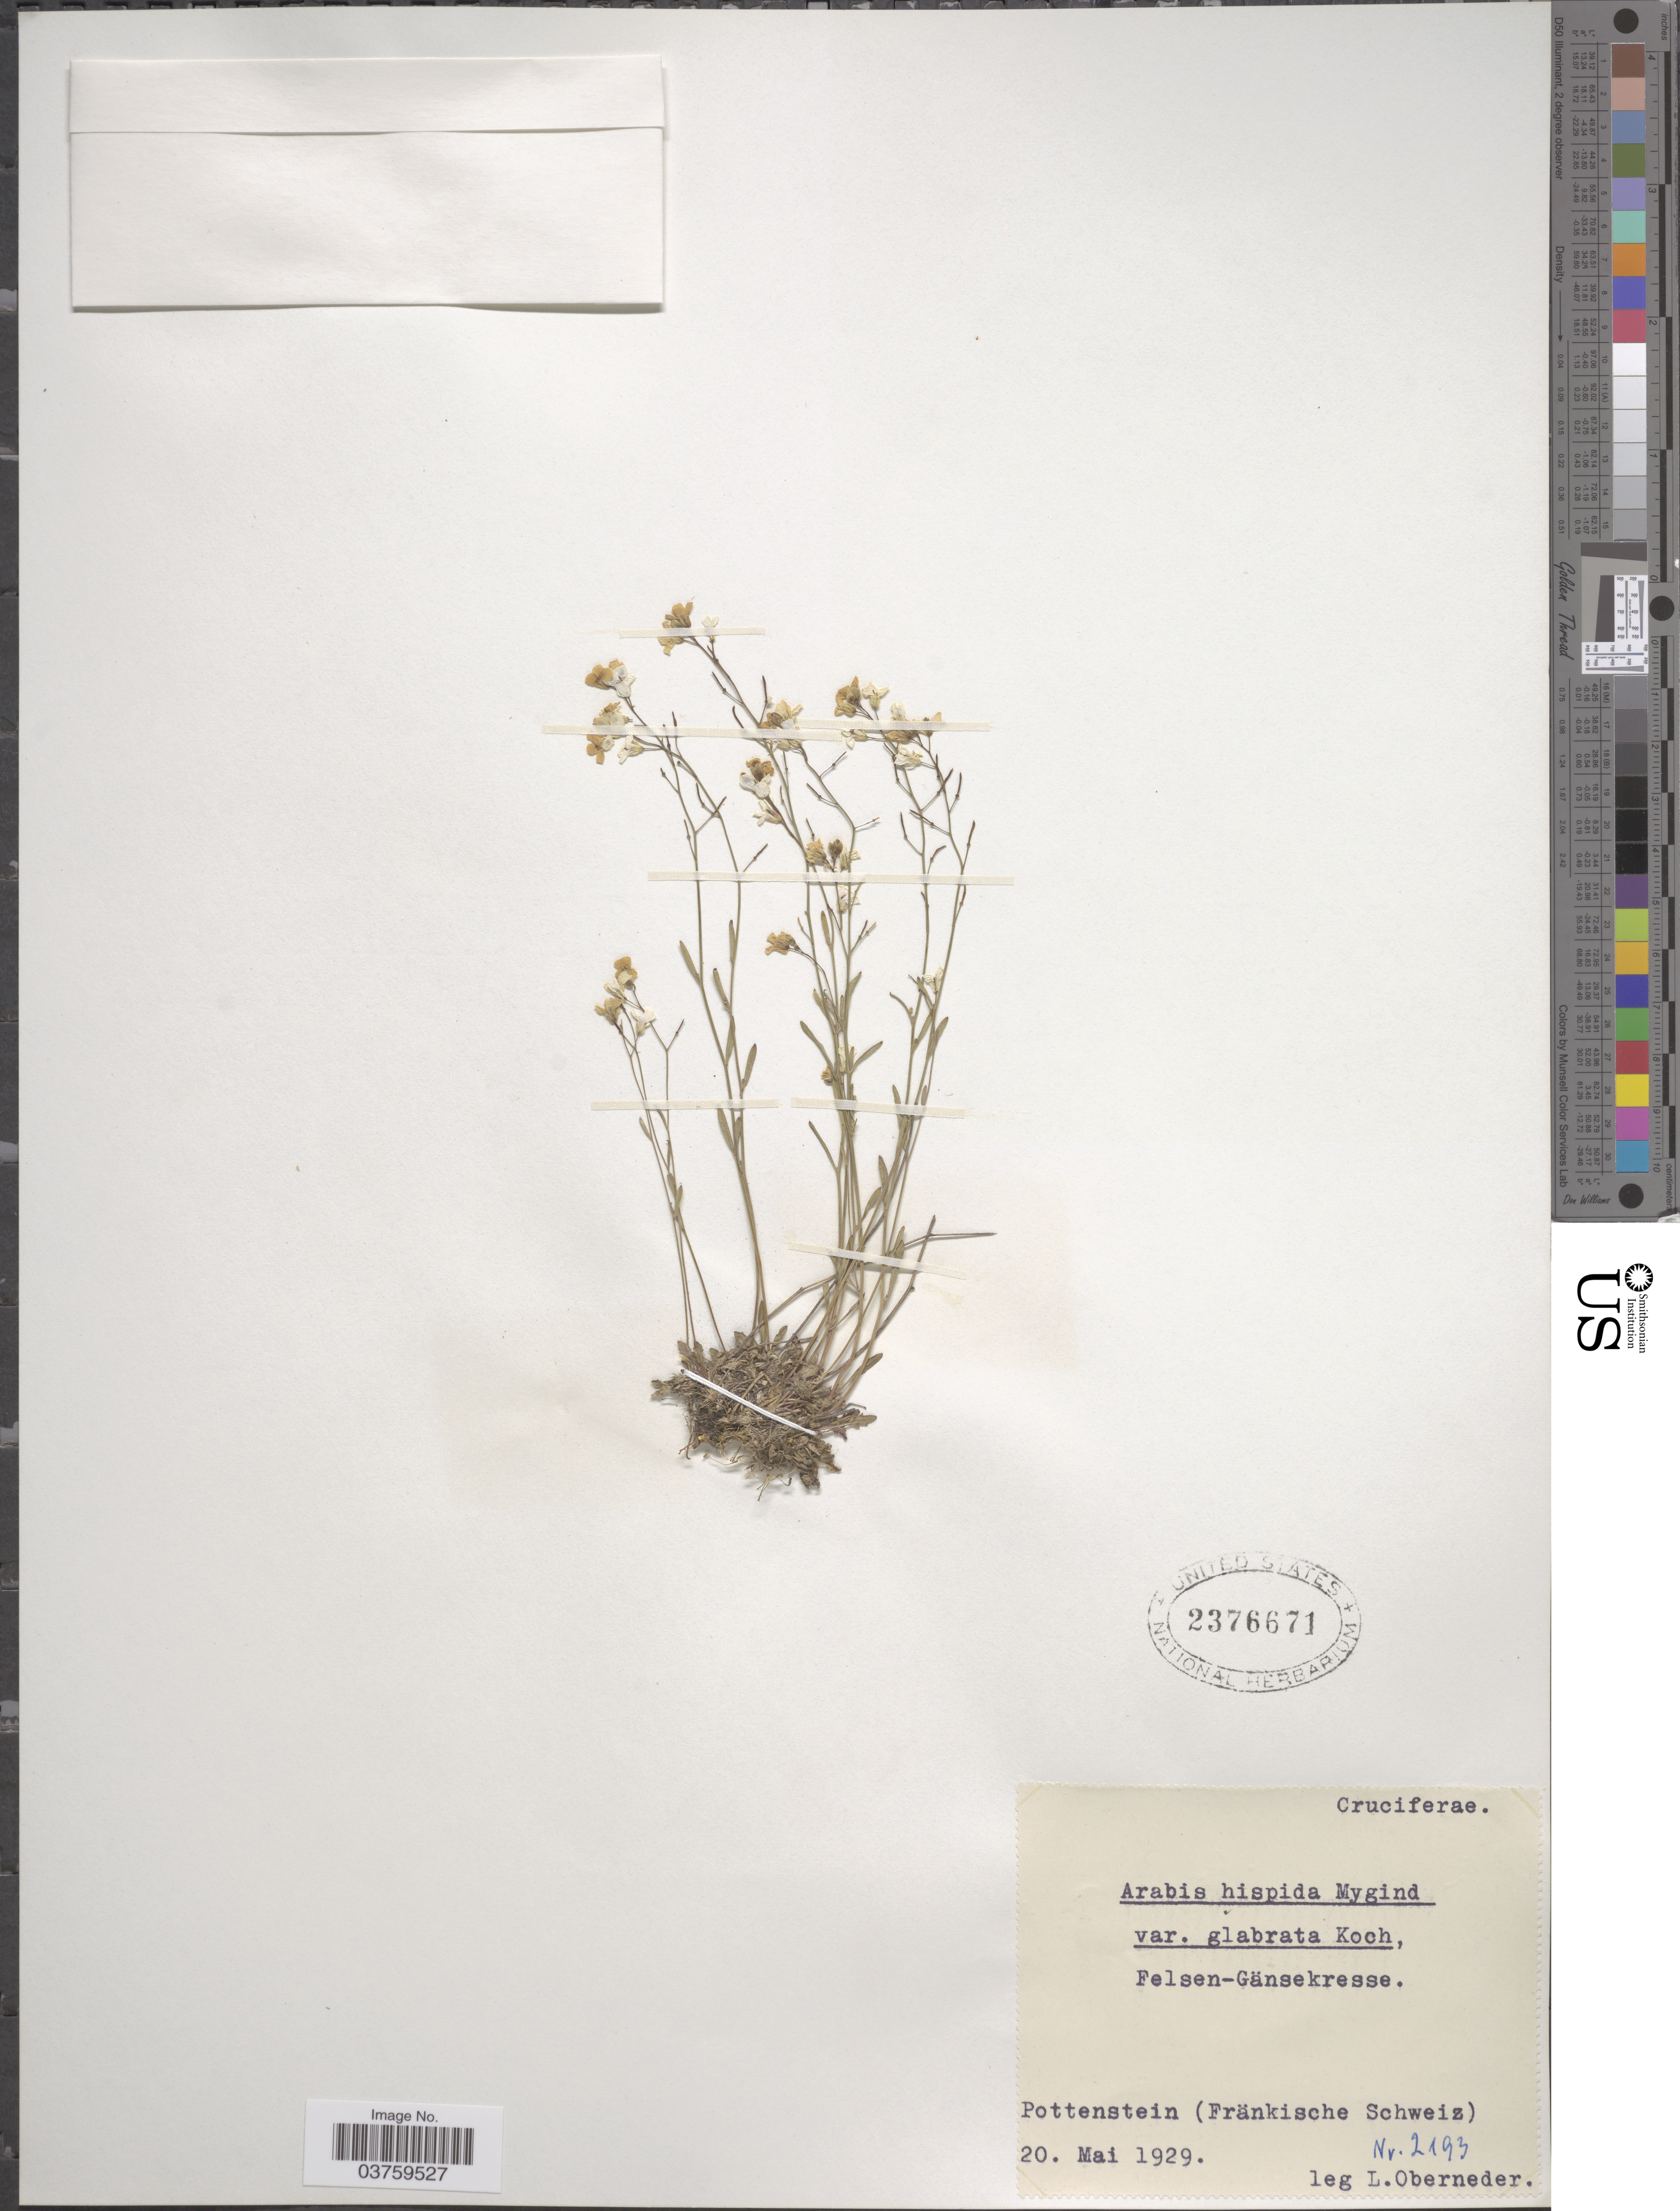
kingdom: Plantae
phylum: Tracheophyta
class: Magnoliopsida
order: Brassicales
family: Brassicaceae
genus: Arabis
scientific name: Arabis hispida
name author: Moench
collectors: L. Oberneder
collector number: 2193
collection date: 1929-05-20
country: Switzerland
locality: Pottenstein (Fränkische Schweiz).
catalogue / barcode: US 2376671